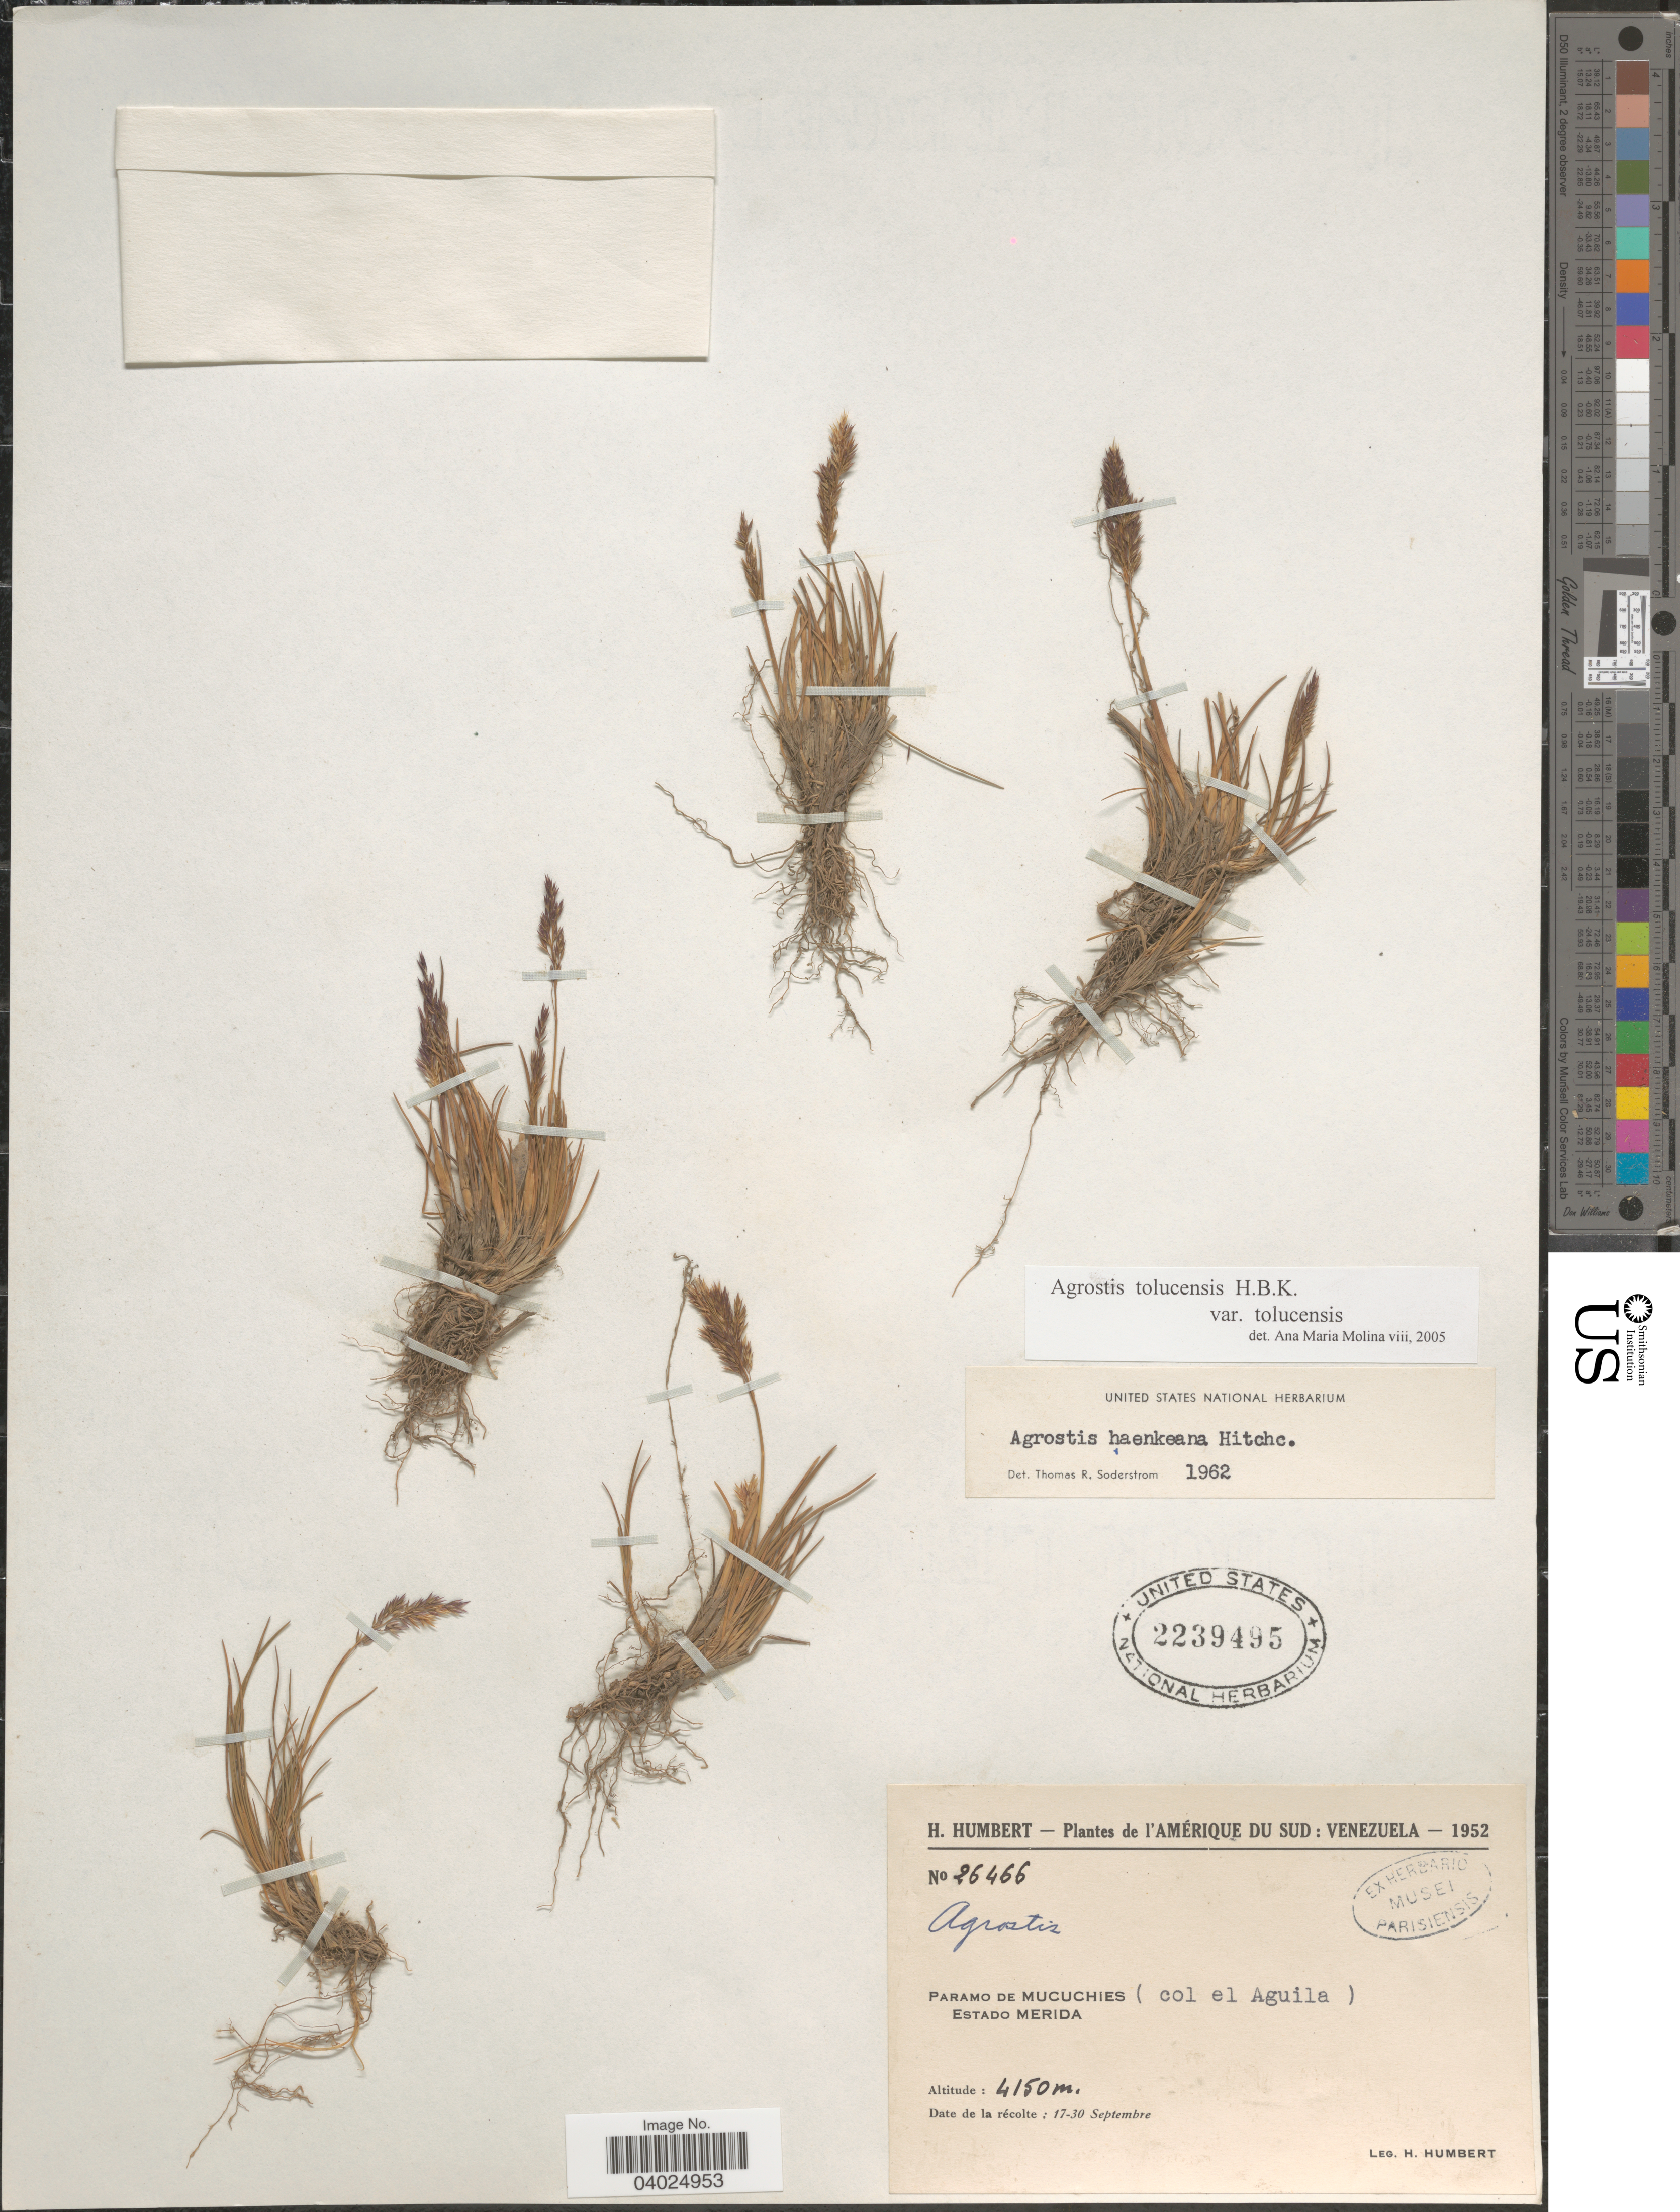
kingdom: Plantae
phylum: Tracheophyta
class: Liliopsida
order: Poales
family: Poaceae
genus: Agrostis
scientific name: Agrostis tolucensis Kunth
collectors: H. Humbert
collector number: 26466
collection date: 1952-09-17/1952-09-30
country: Venezuela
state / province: Merida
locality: Paramo de Mucuchies (col el Aguila).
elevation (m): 4150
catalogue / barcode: US 2239495